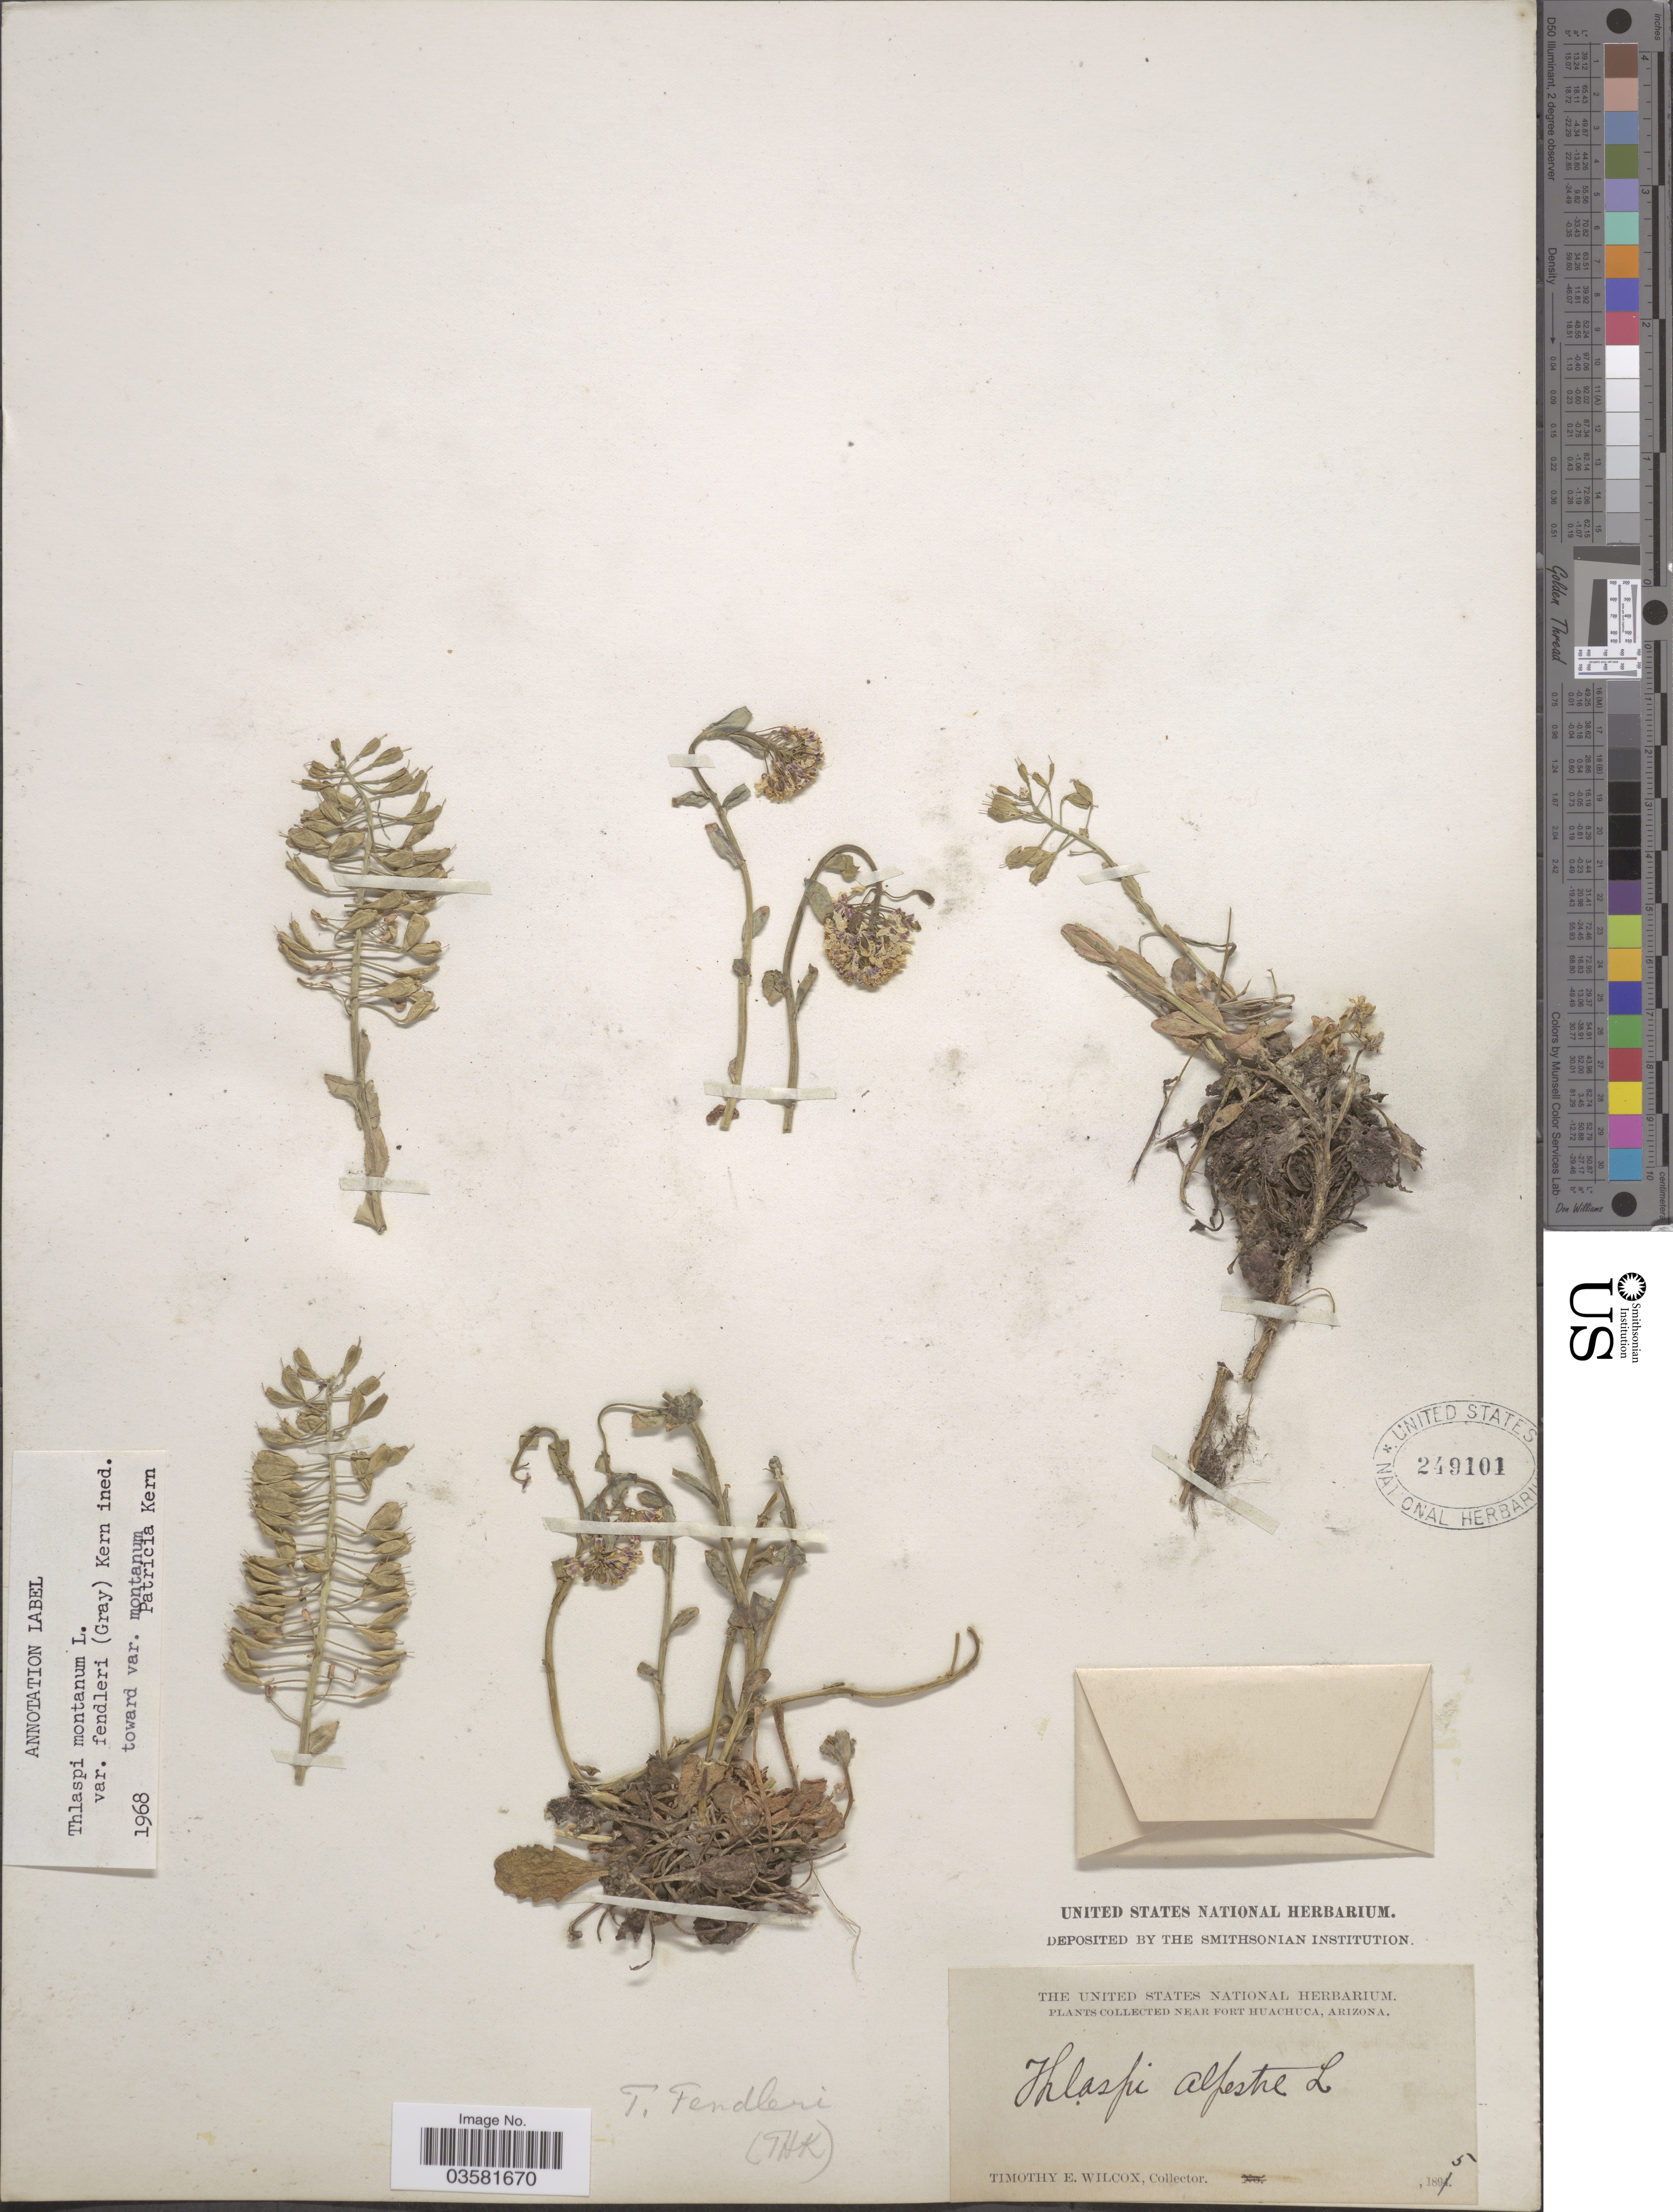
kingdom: Plantae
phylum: Tracheophyta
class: Magnoliopsida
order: Brassicales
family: Brassicaceae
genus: Thlaspi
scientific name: Thlaspi montanum var. fendleri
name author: (A. Gray) P.K. Holmgren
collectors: T. E. Wilcox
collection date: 1895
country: United States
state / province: Arizona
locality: Near Fort Huachuca.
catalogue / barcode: US 249101